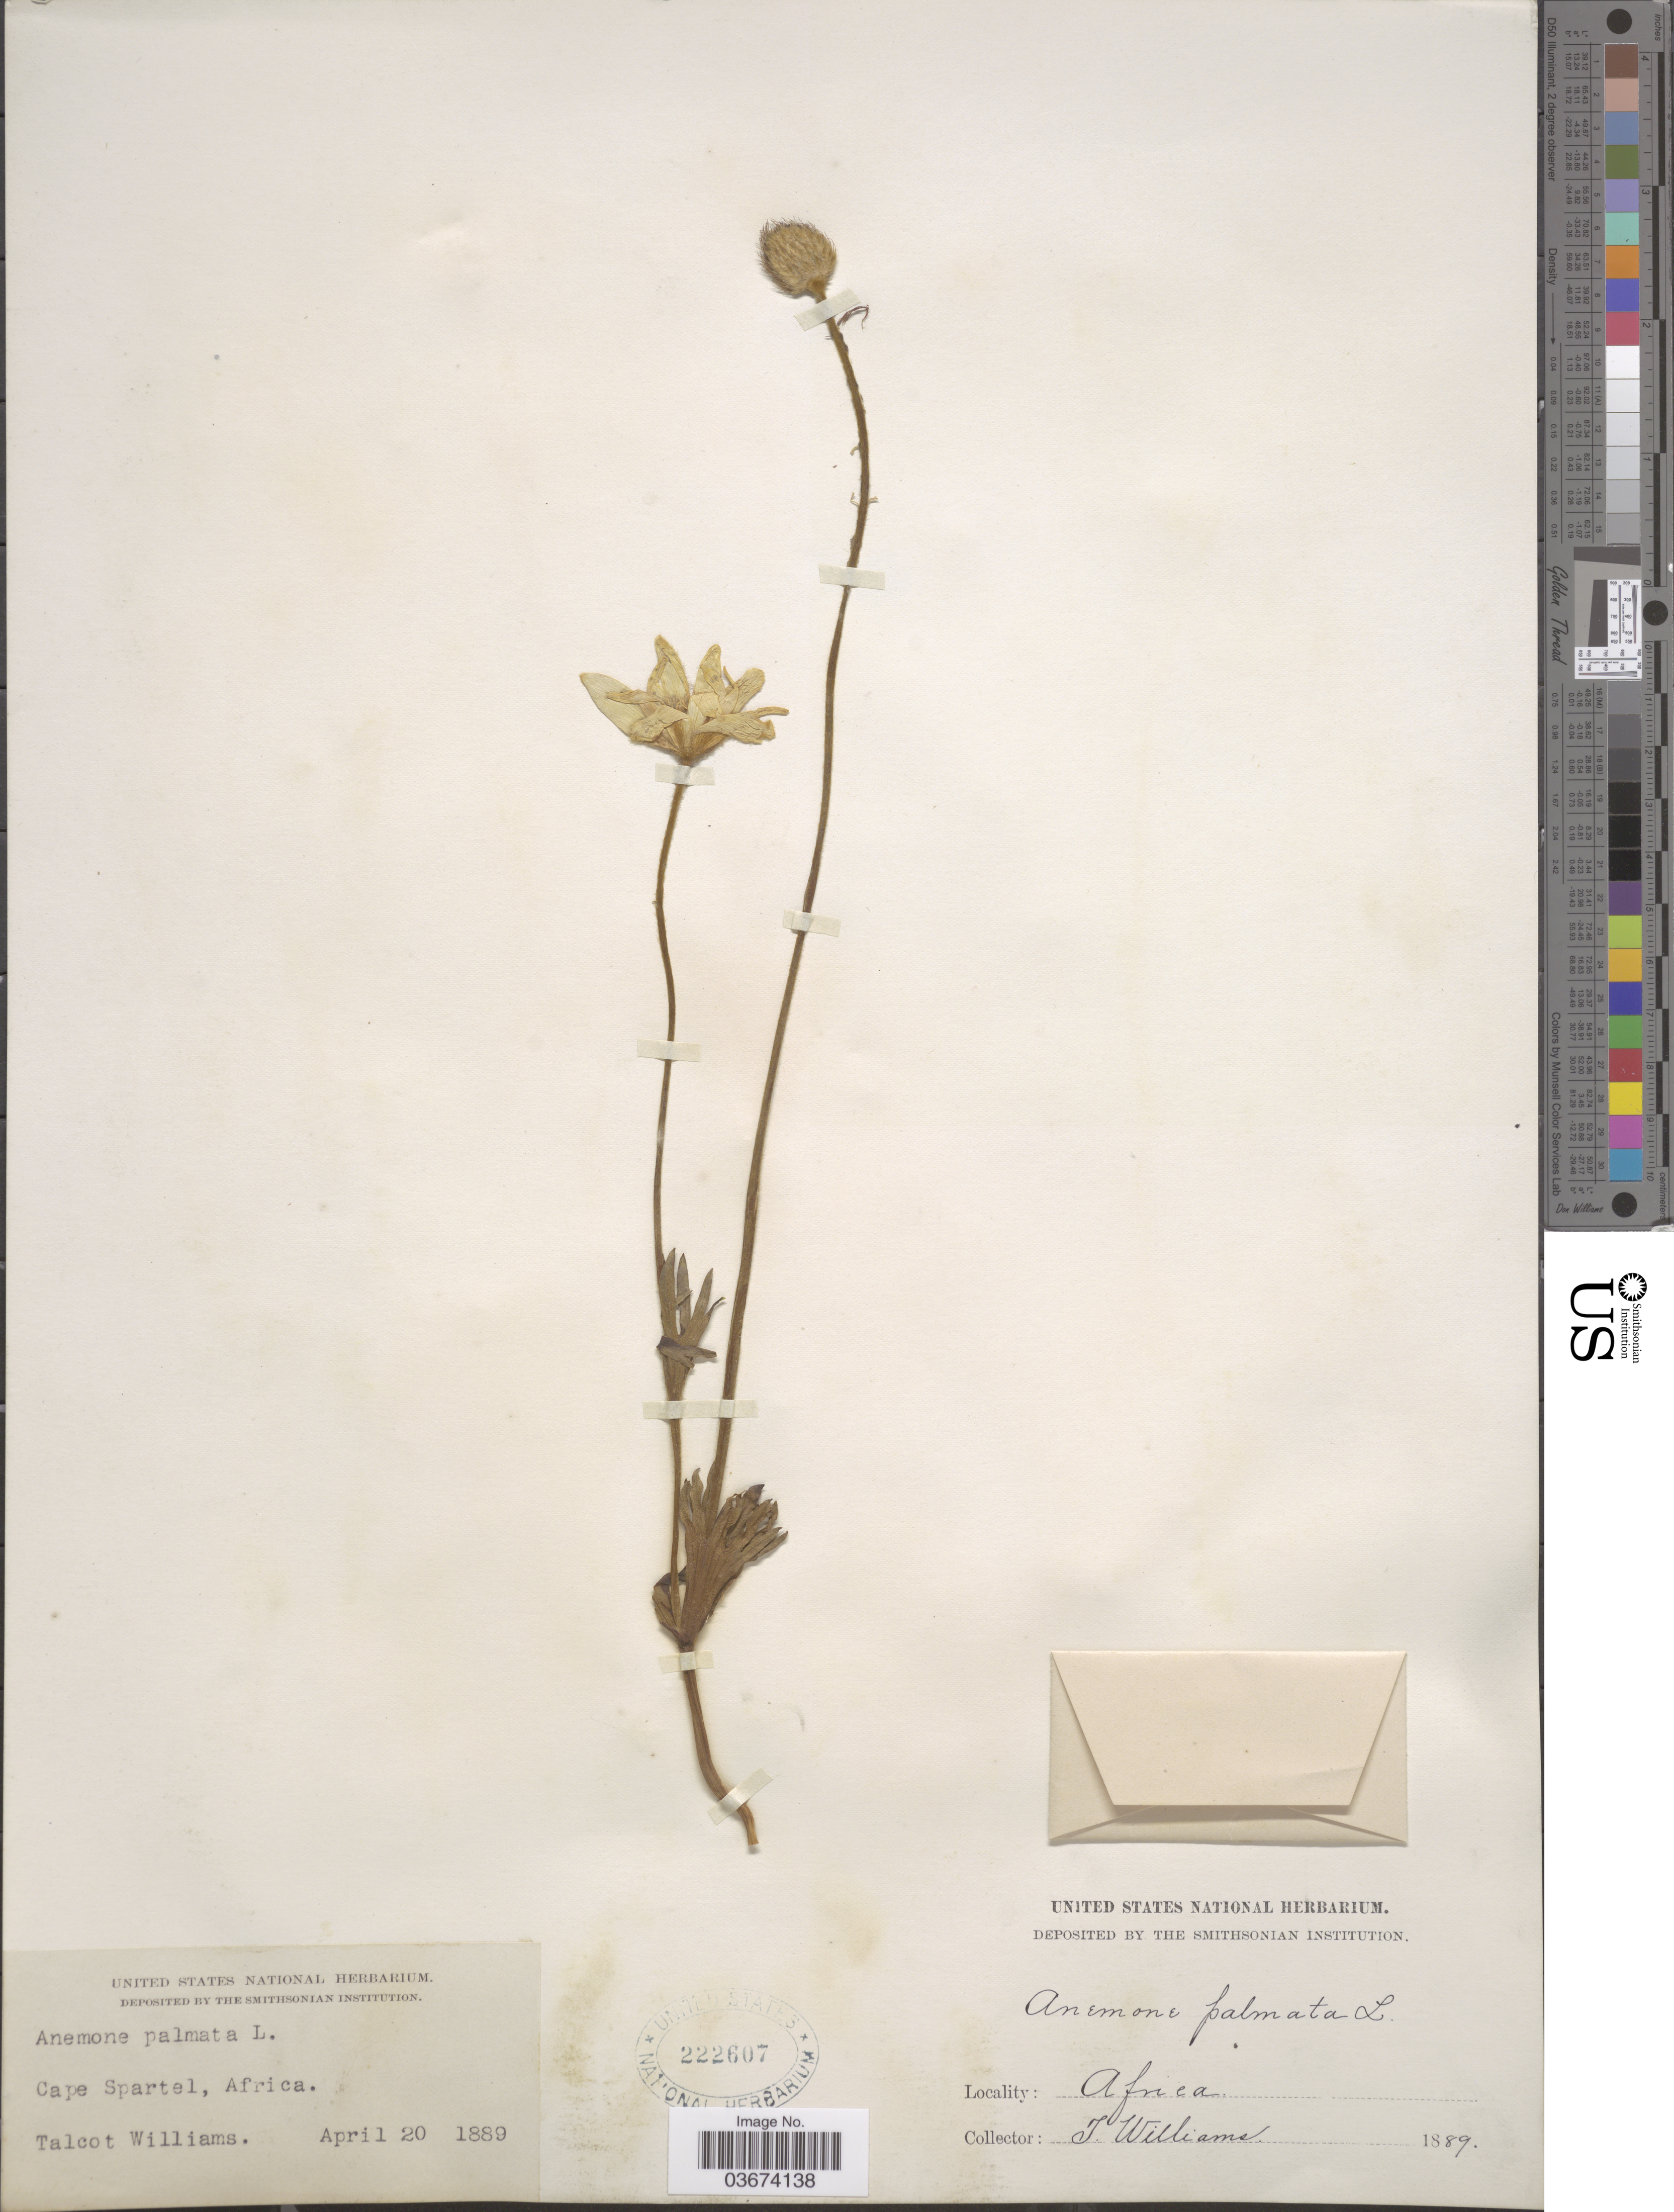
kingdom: Plantae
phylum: Tracheophyta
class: Magnoliopsida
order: Ranunculales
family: Ranunculaceae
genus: Anemone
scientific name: Anemone palmata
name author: L.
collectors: T. Williams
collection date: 1889-04-20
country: Morocco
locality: Cape Spartel, Africa.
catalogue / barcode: US 222607